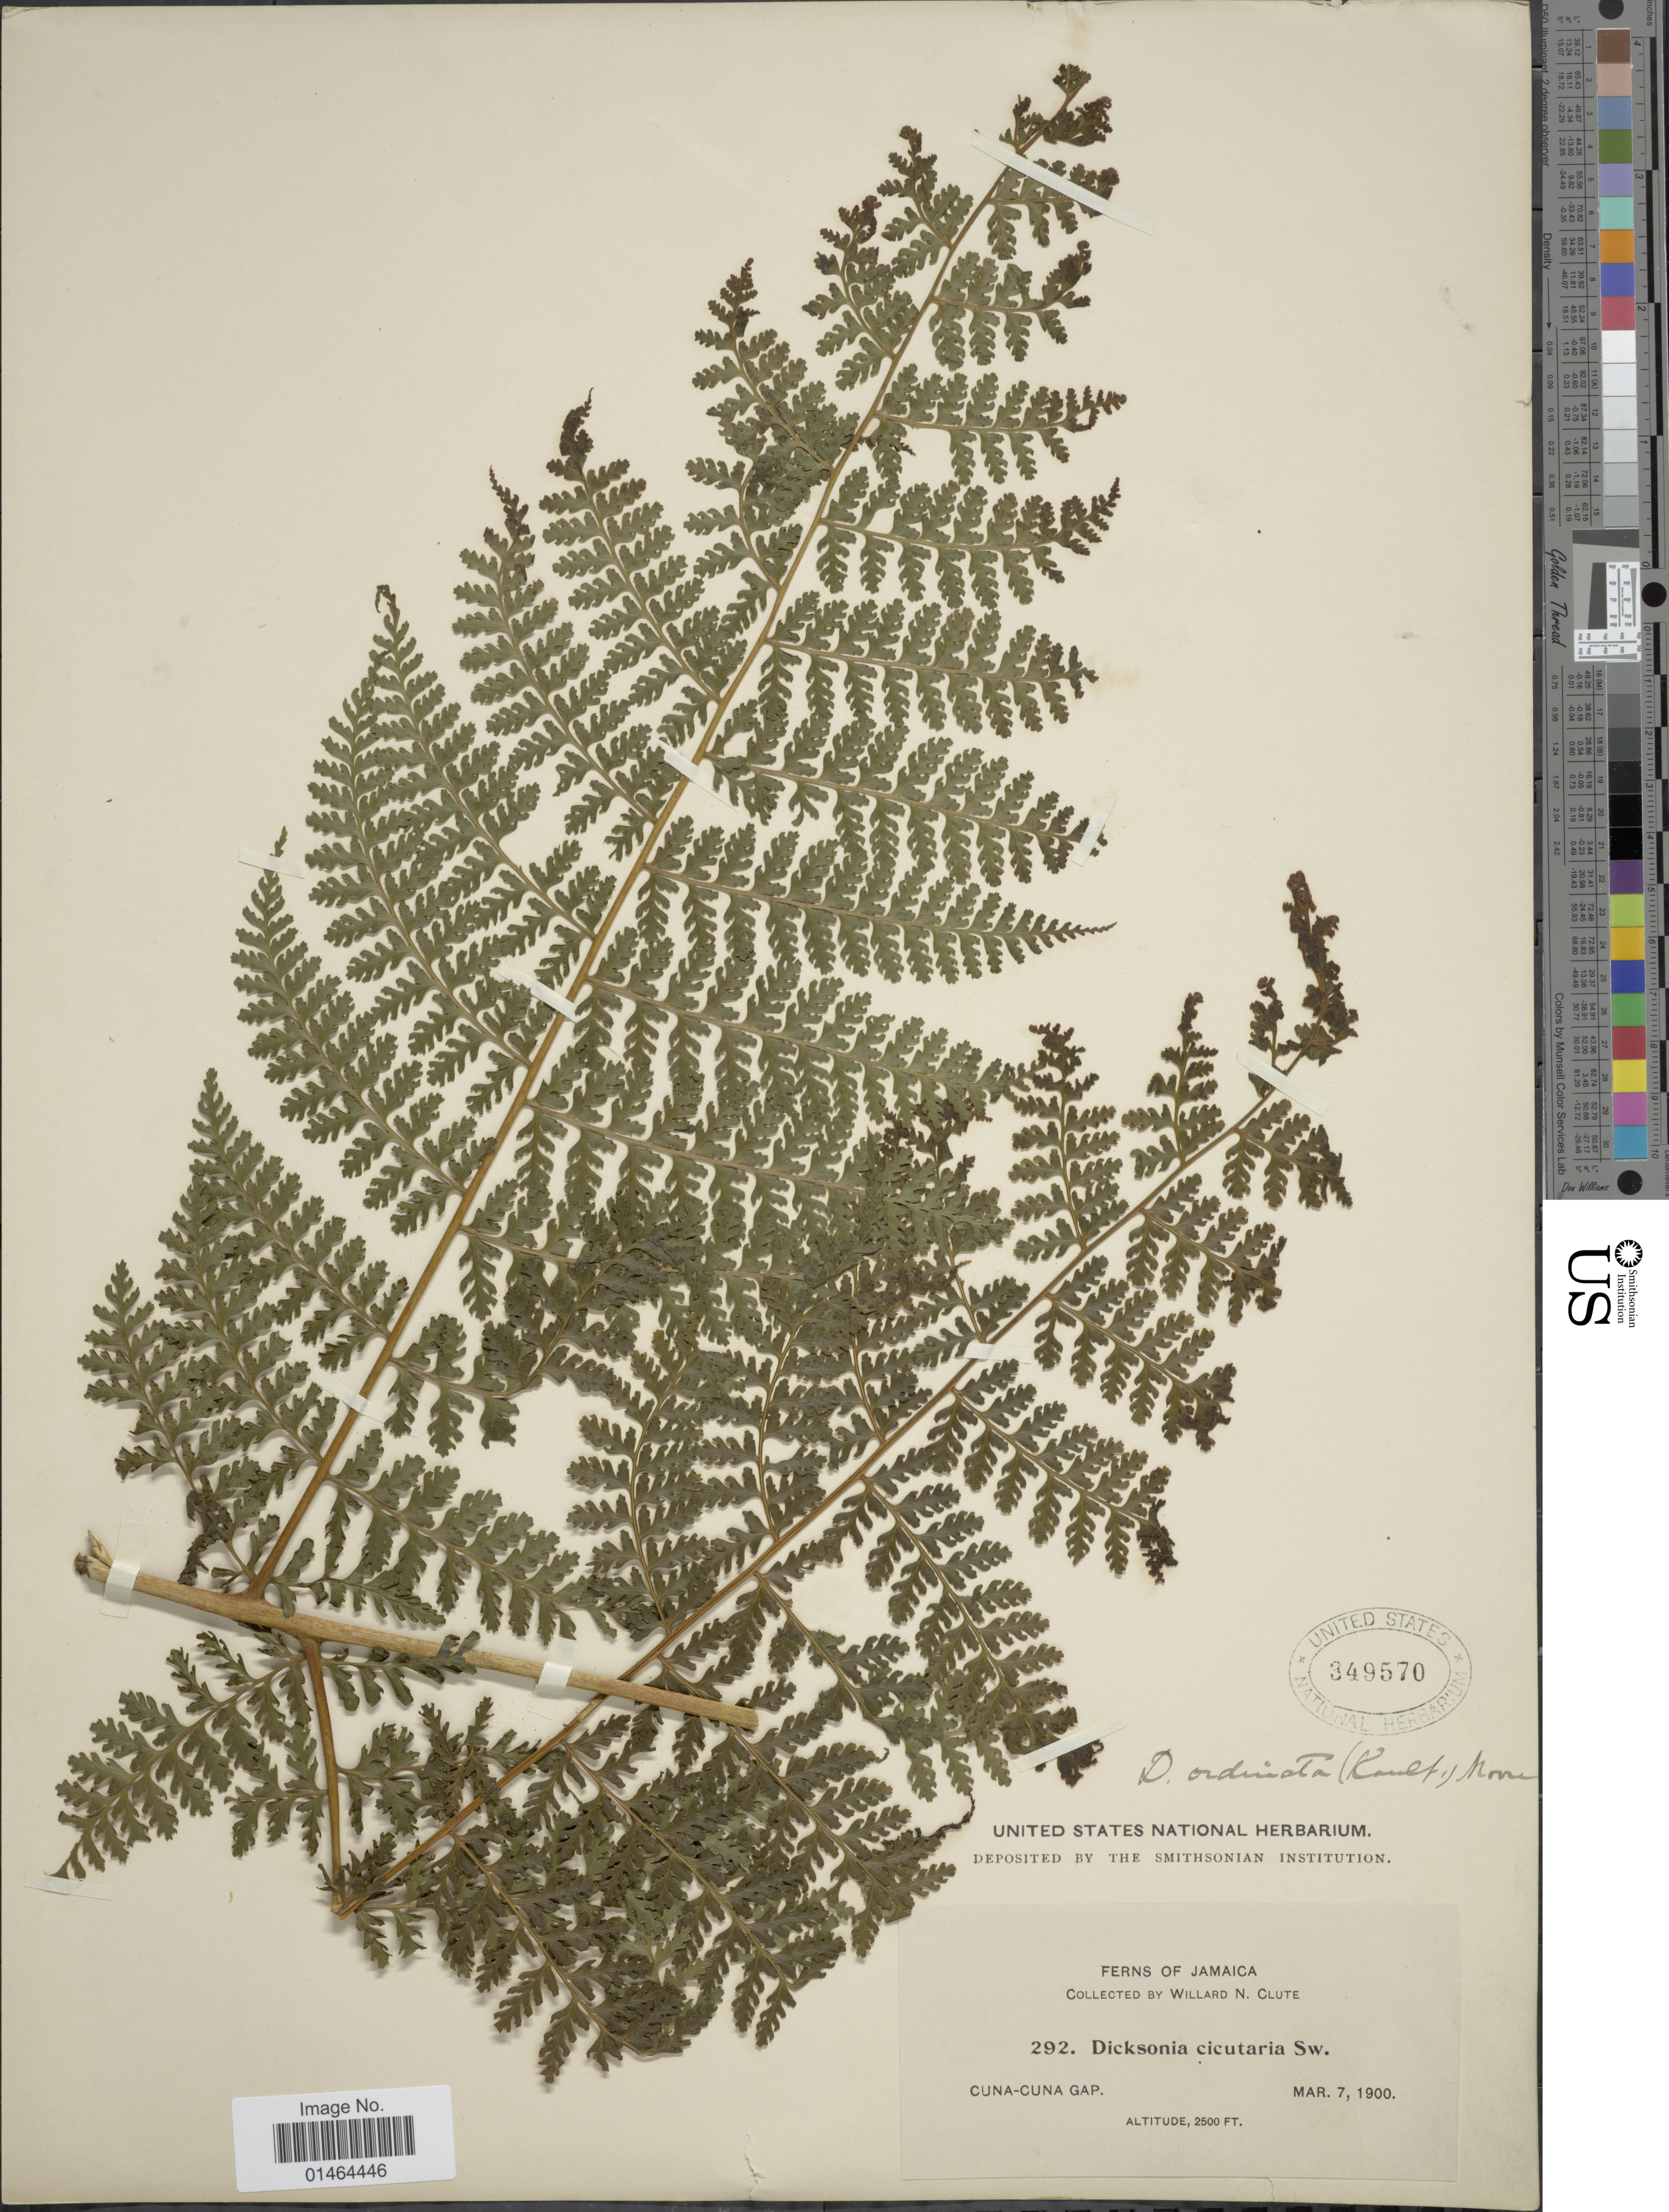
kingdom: Plantae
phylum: Tracheophyta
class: Polypodiopsida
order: Polypodiales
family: Dennstaedtiaceae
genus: Dennstaedtia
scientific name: Dennstaedtia dissecta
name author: (Sw.) T. Moore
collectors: W. N. Clute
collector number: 292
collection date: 1900-03-07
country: Jamaica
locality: Cuna-Cuna Gap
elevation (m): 762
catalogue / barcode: US 349570